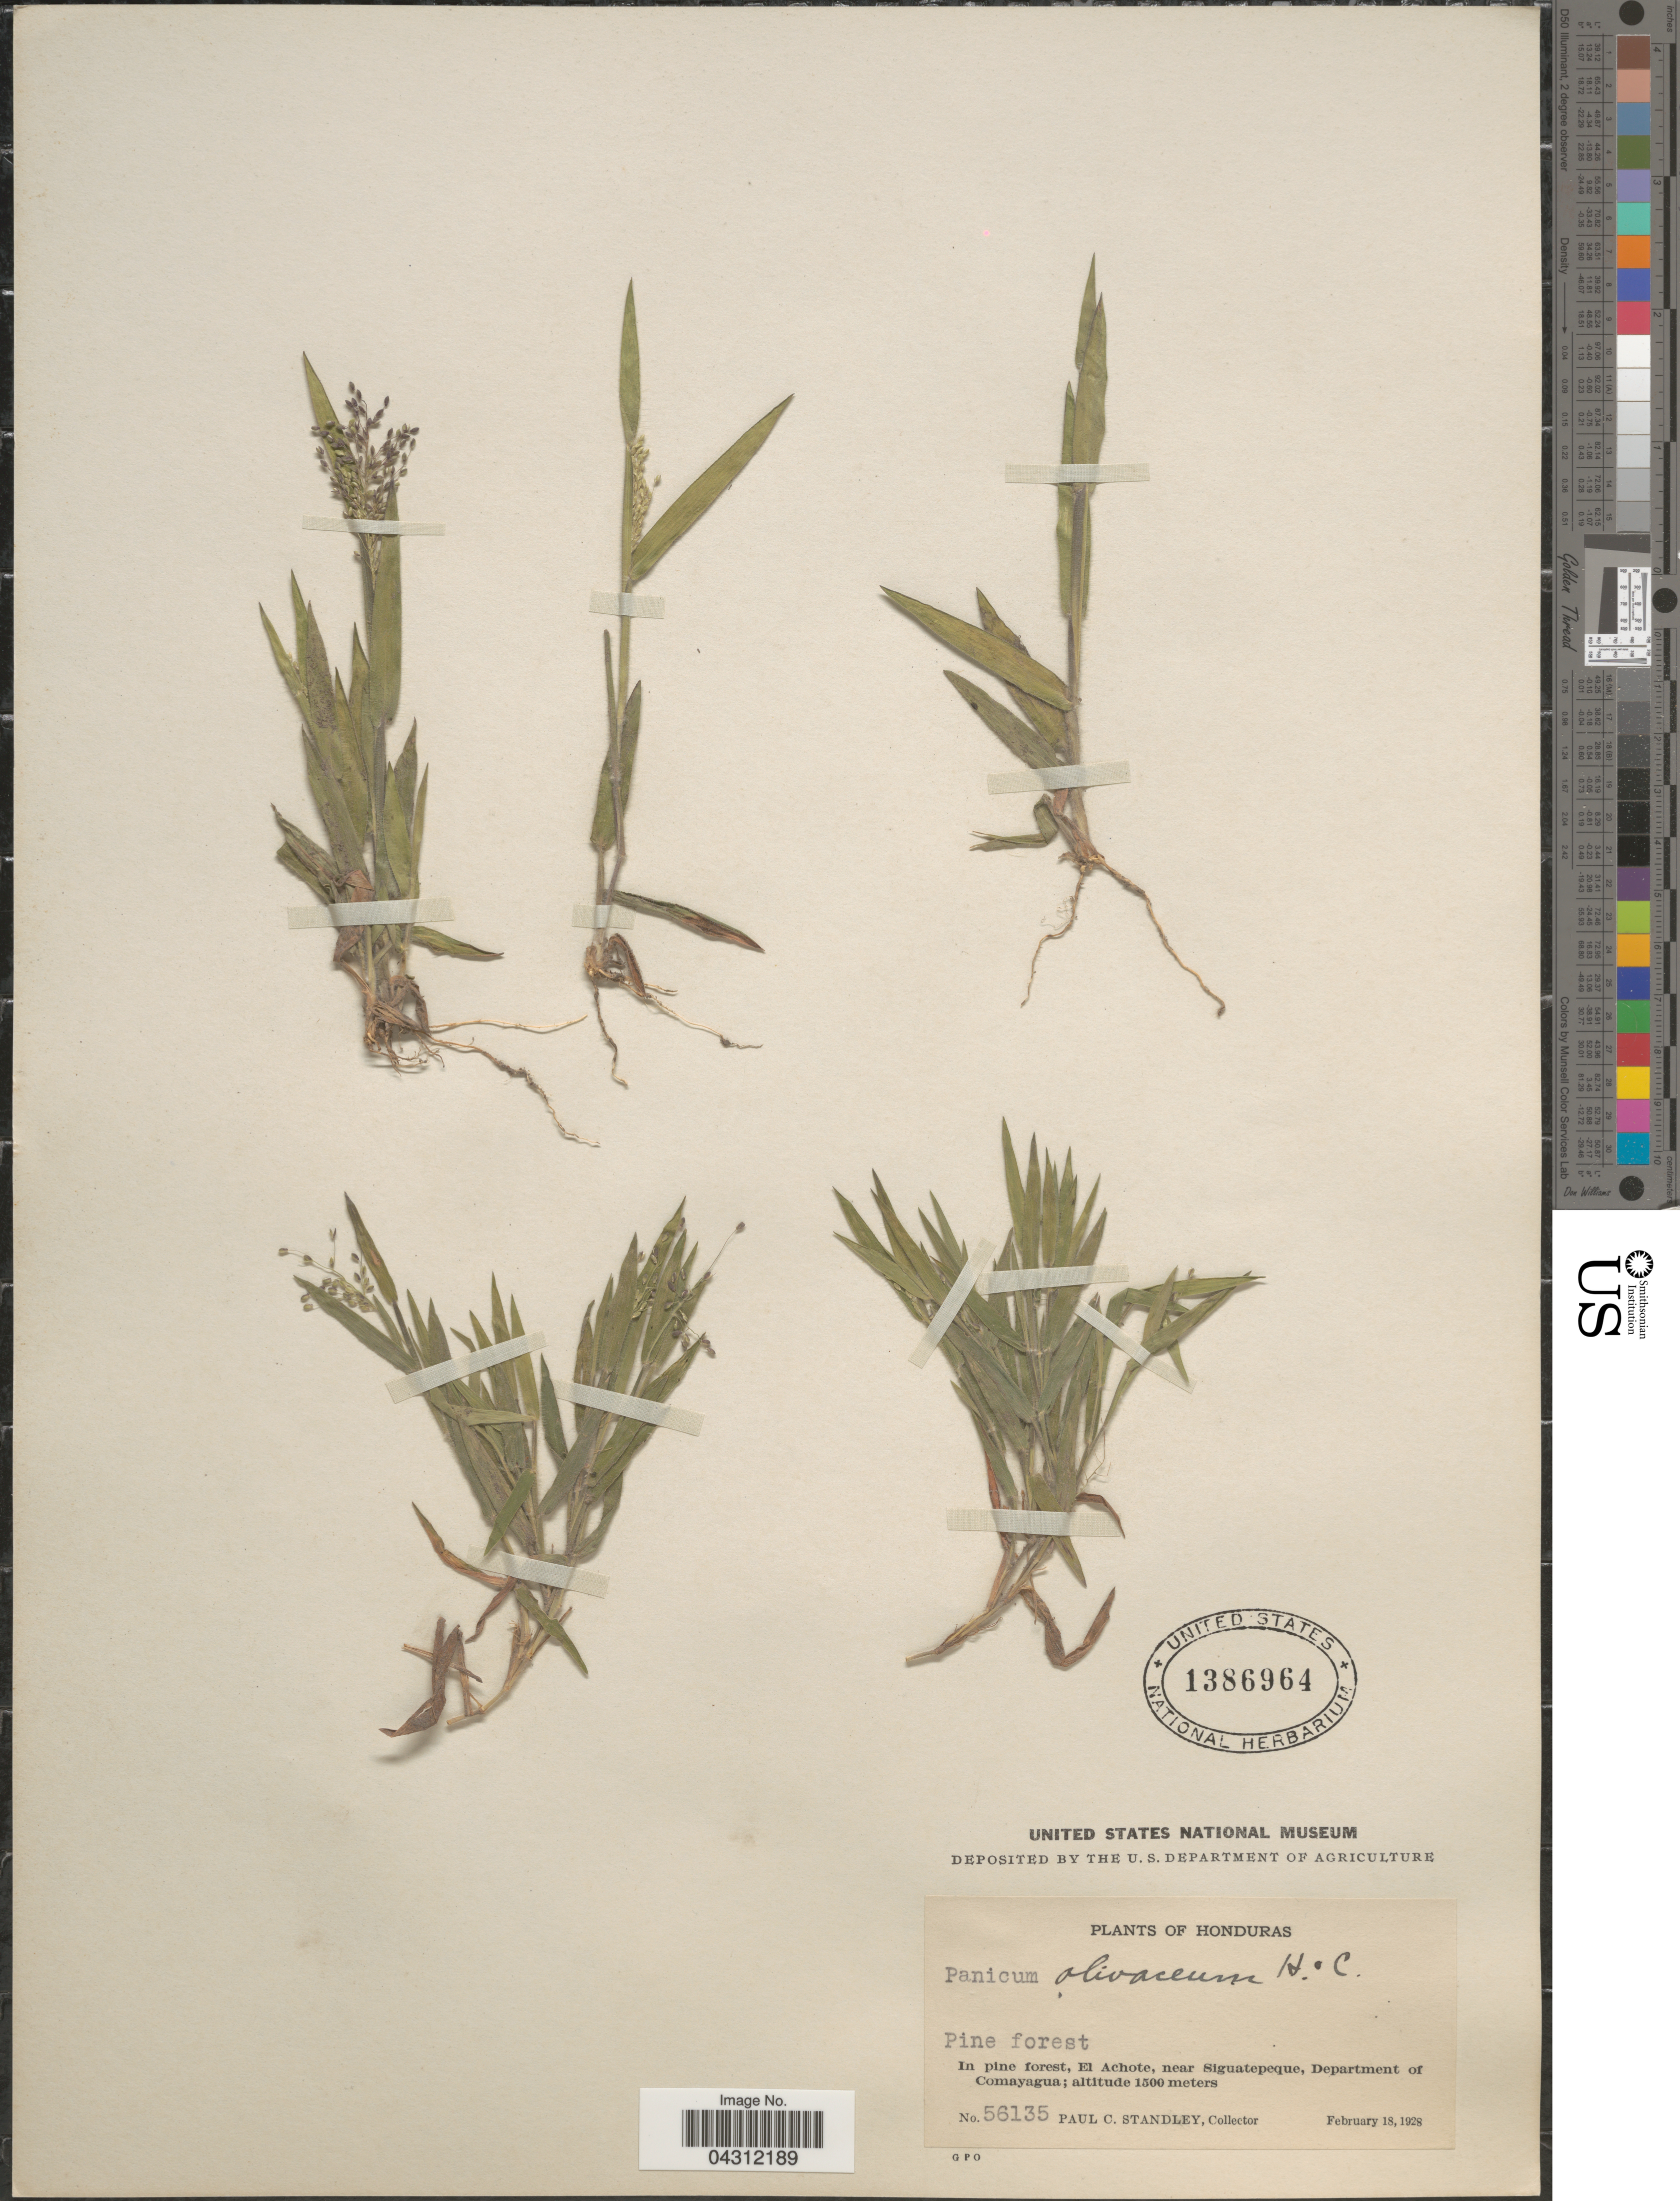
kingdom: Plantae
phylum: Tracheophyta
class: Liliopsida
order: Poales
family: Poaceae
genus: Dichanthelium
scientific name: Dichanthelium acuminatum var. acuminatum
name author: (Sw.) Gould & C.A. Clark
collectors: P. C. Standley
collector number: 56135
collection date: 1928-02-18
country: Honduras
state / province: Comayagua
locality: In pine forest, El Achote, near Siguatepeque, Department of Comayagua.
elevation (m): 1500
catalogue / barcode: US 1386964